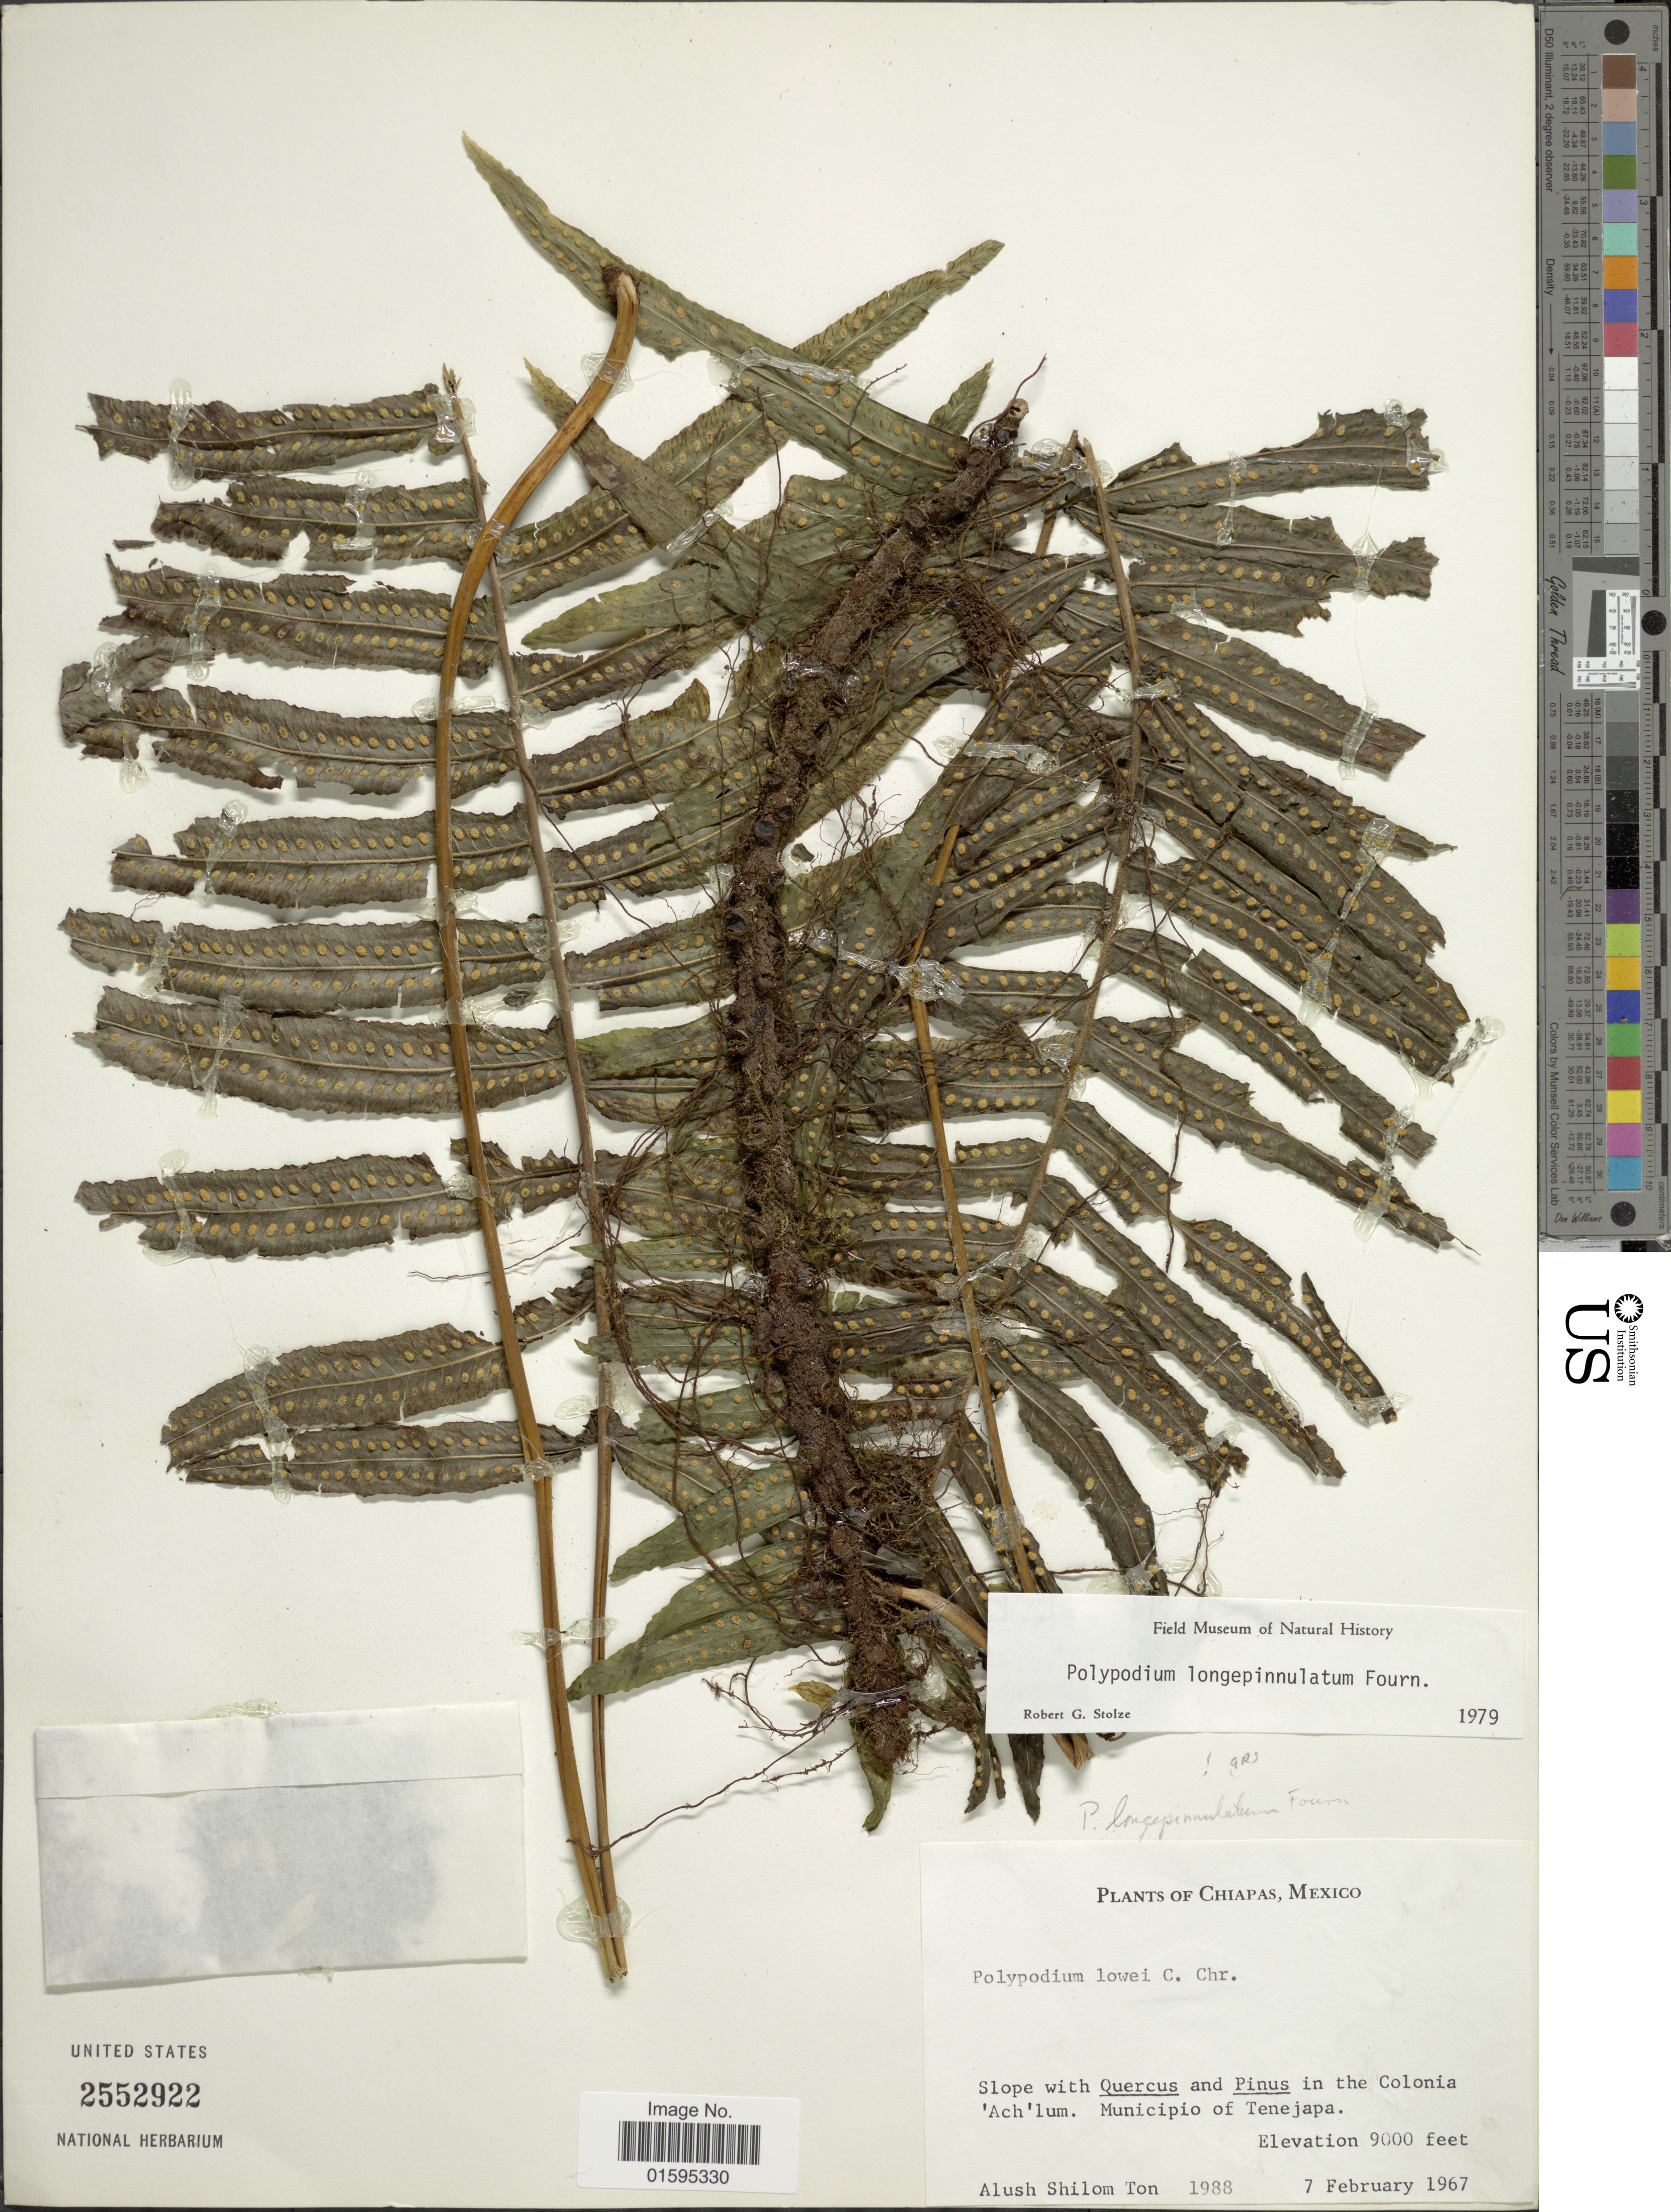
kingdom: Plantae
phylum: Tracheophyta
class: Polypodiopsida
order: Polypodiales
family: Polypodiaceae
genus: Polypodium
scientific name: Polypodium longepinnulatum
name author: E. Fourn.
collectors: A. S. Ton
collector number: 1988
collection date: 1967-02-07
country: Mexico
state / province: Chiapas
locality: In the Colonia 'Ach' lum, Municipio of Tenejapa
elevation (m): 2743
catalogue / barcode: US 2552922